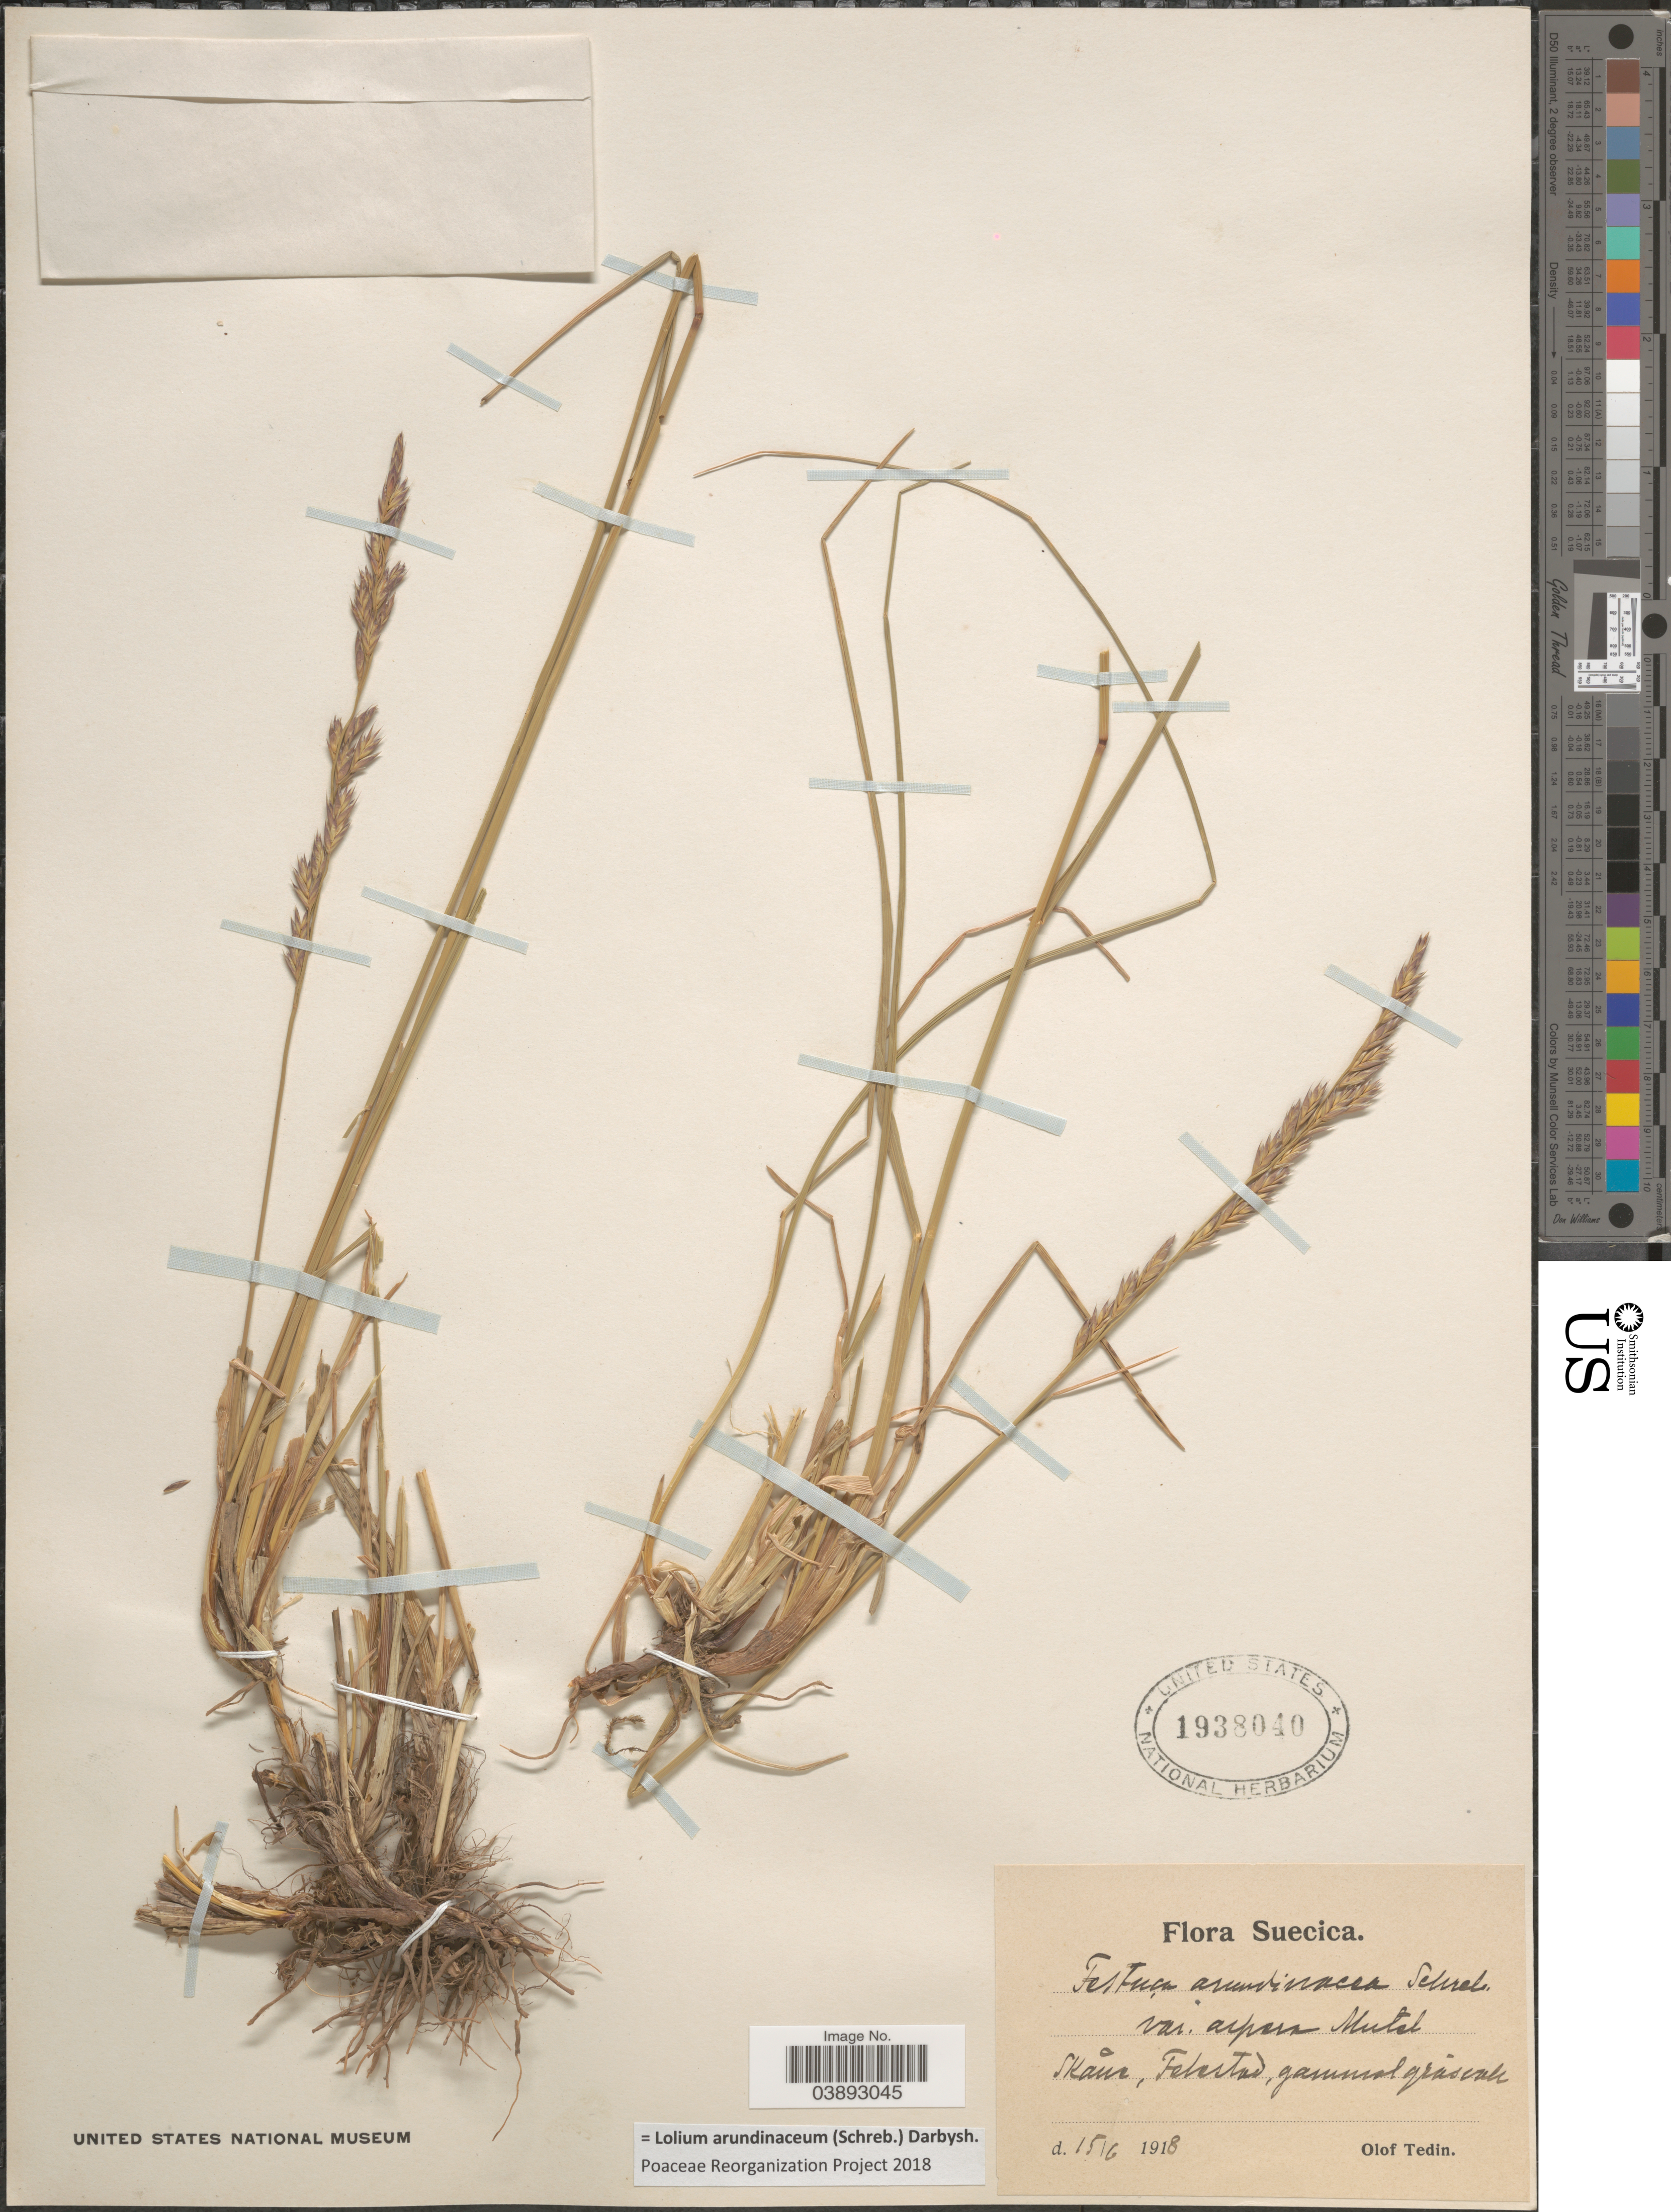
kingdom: Plantae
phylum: Tracheophyta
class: Liliopsida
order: Poales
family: Poaceae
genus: Lolium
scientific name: Lolium arundinaceum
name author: (Schreb.) Darbysh.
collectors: O. Tedin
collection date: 1918-06-15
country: Sweden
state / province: Skåne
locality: Suecica. Felestad.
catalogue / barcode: US 1938040